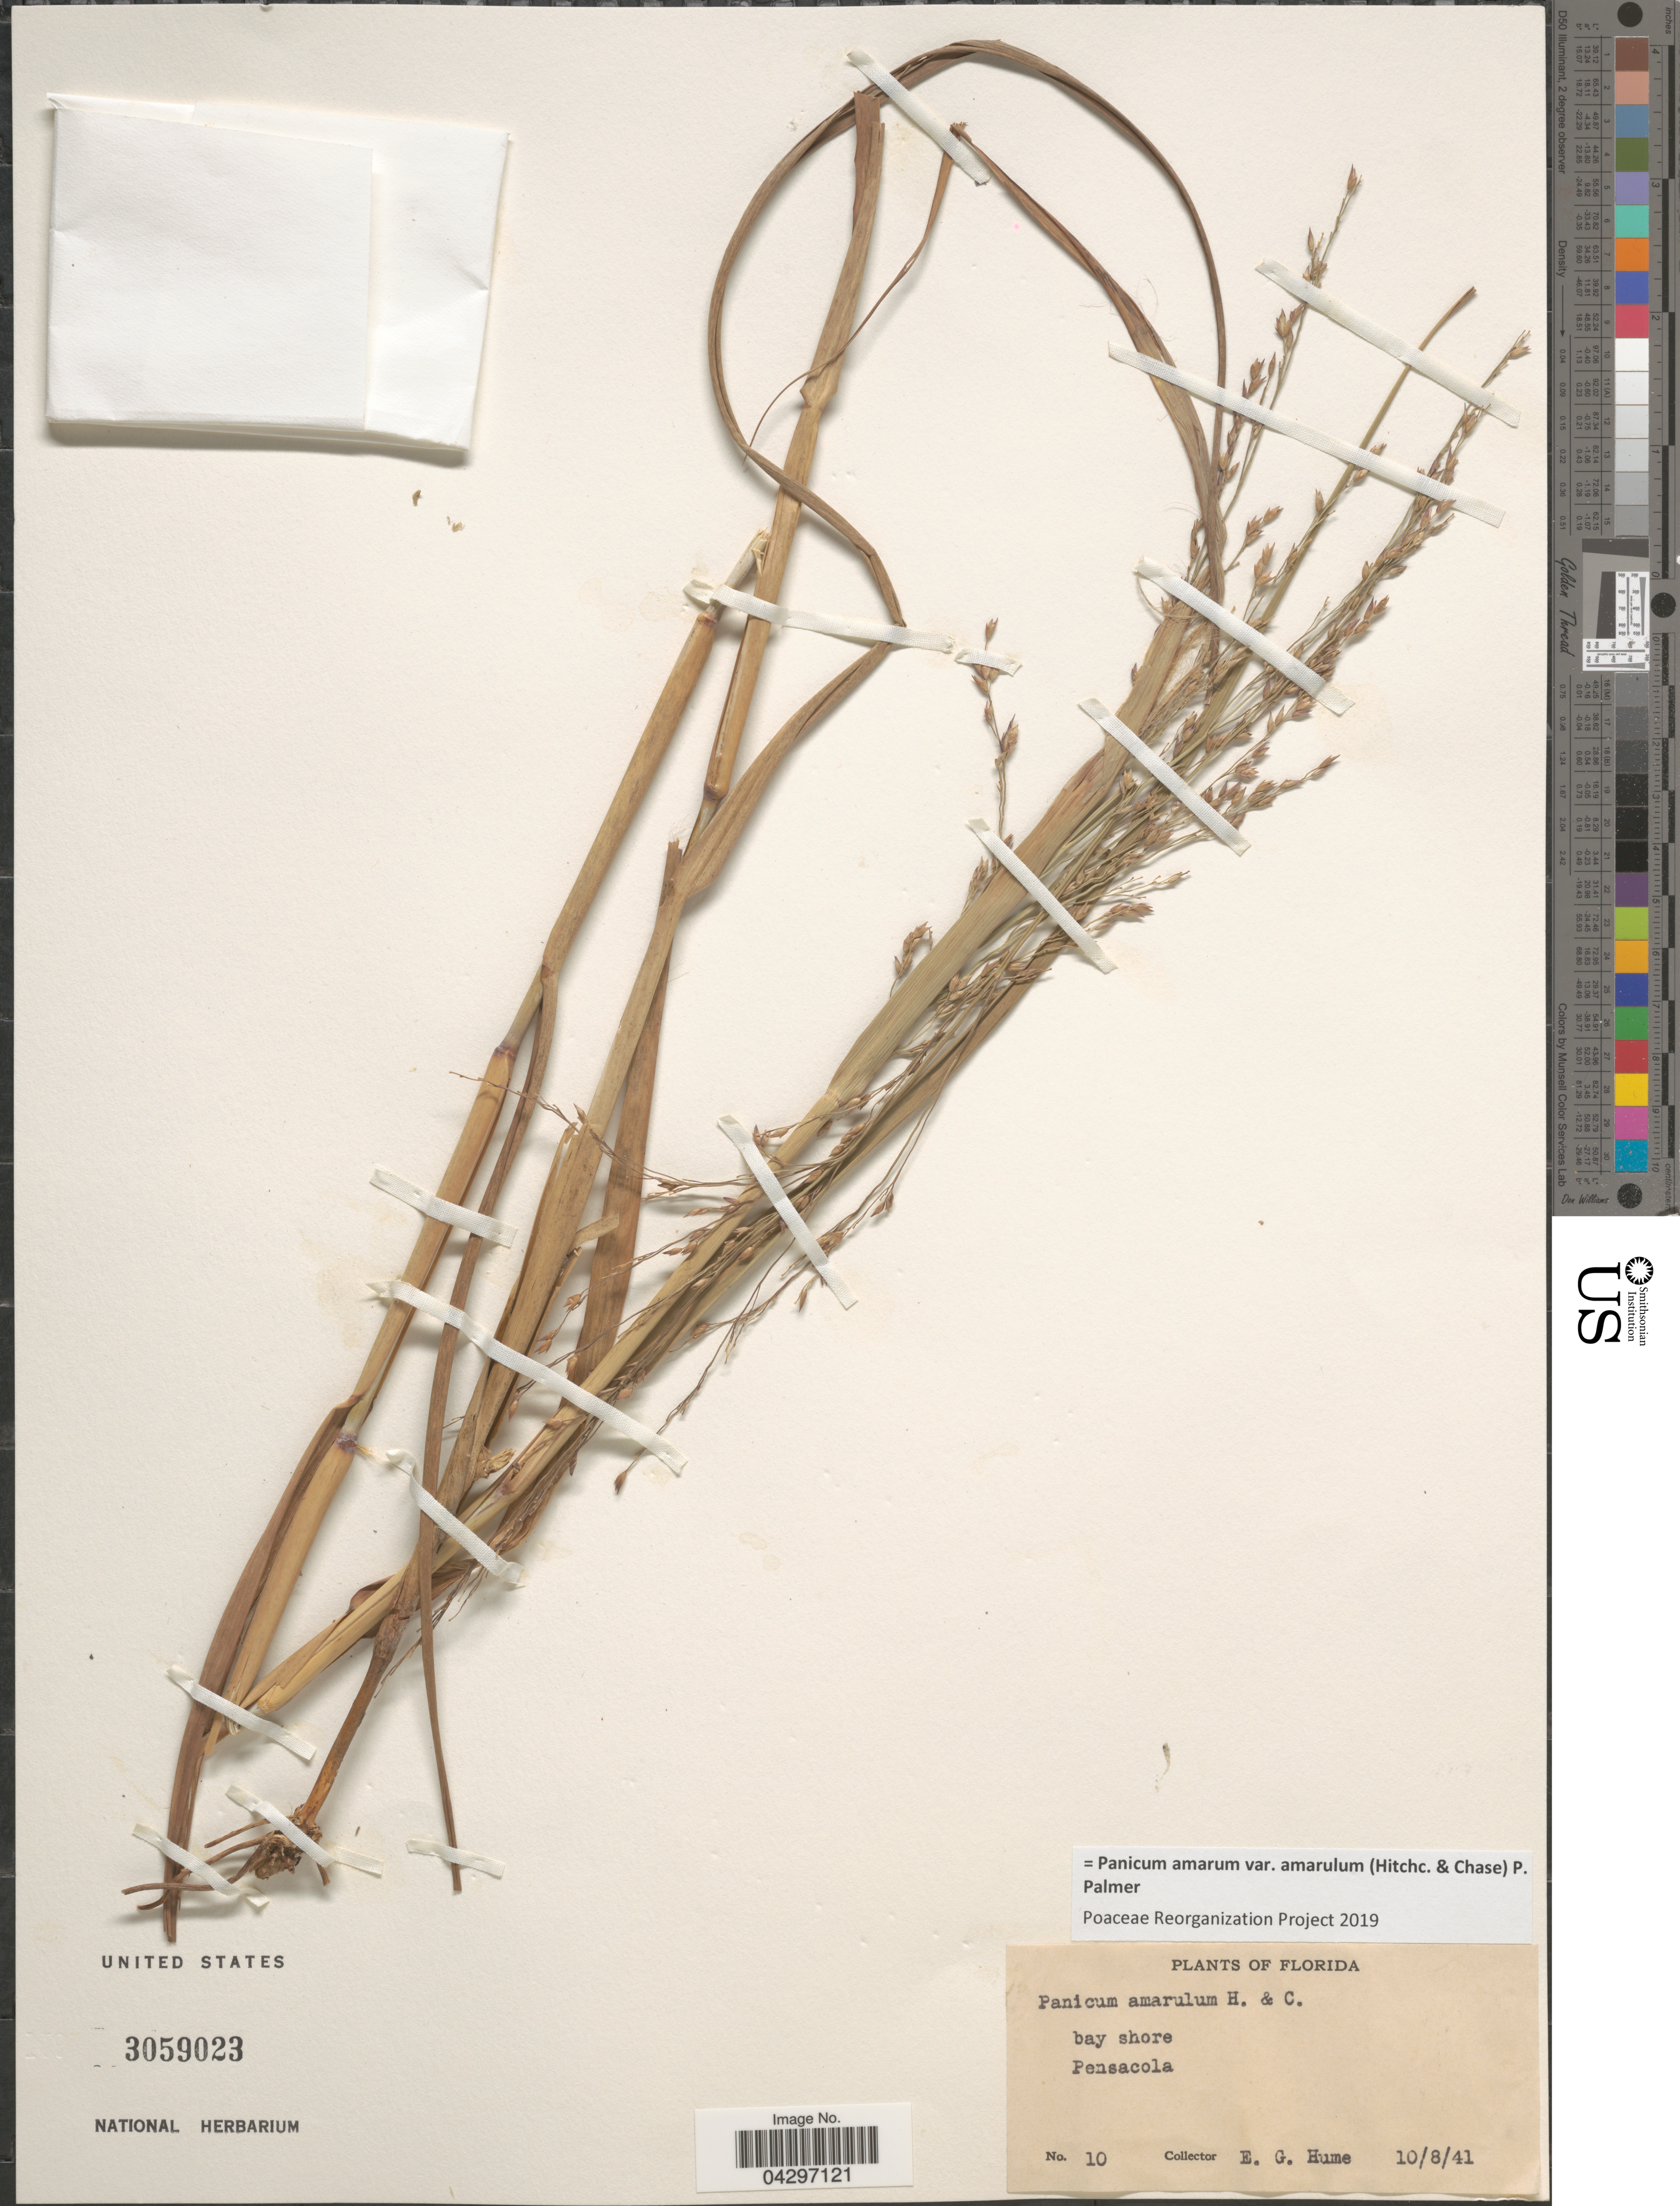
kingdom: Plantae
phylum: Tracheophyta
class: Liliopsida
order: Poales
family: Poaceae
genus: Panicum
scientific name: Panicum amarum var. amarulum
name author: (Hitchc. & Chase) Freckmann & Lelong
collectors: E. Hume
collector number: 10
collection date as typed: Transcribed d/m/y: 8/10/41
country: United States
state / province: Florida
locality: Bay shore. Pensacola.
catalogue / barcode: US 3059023